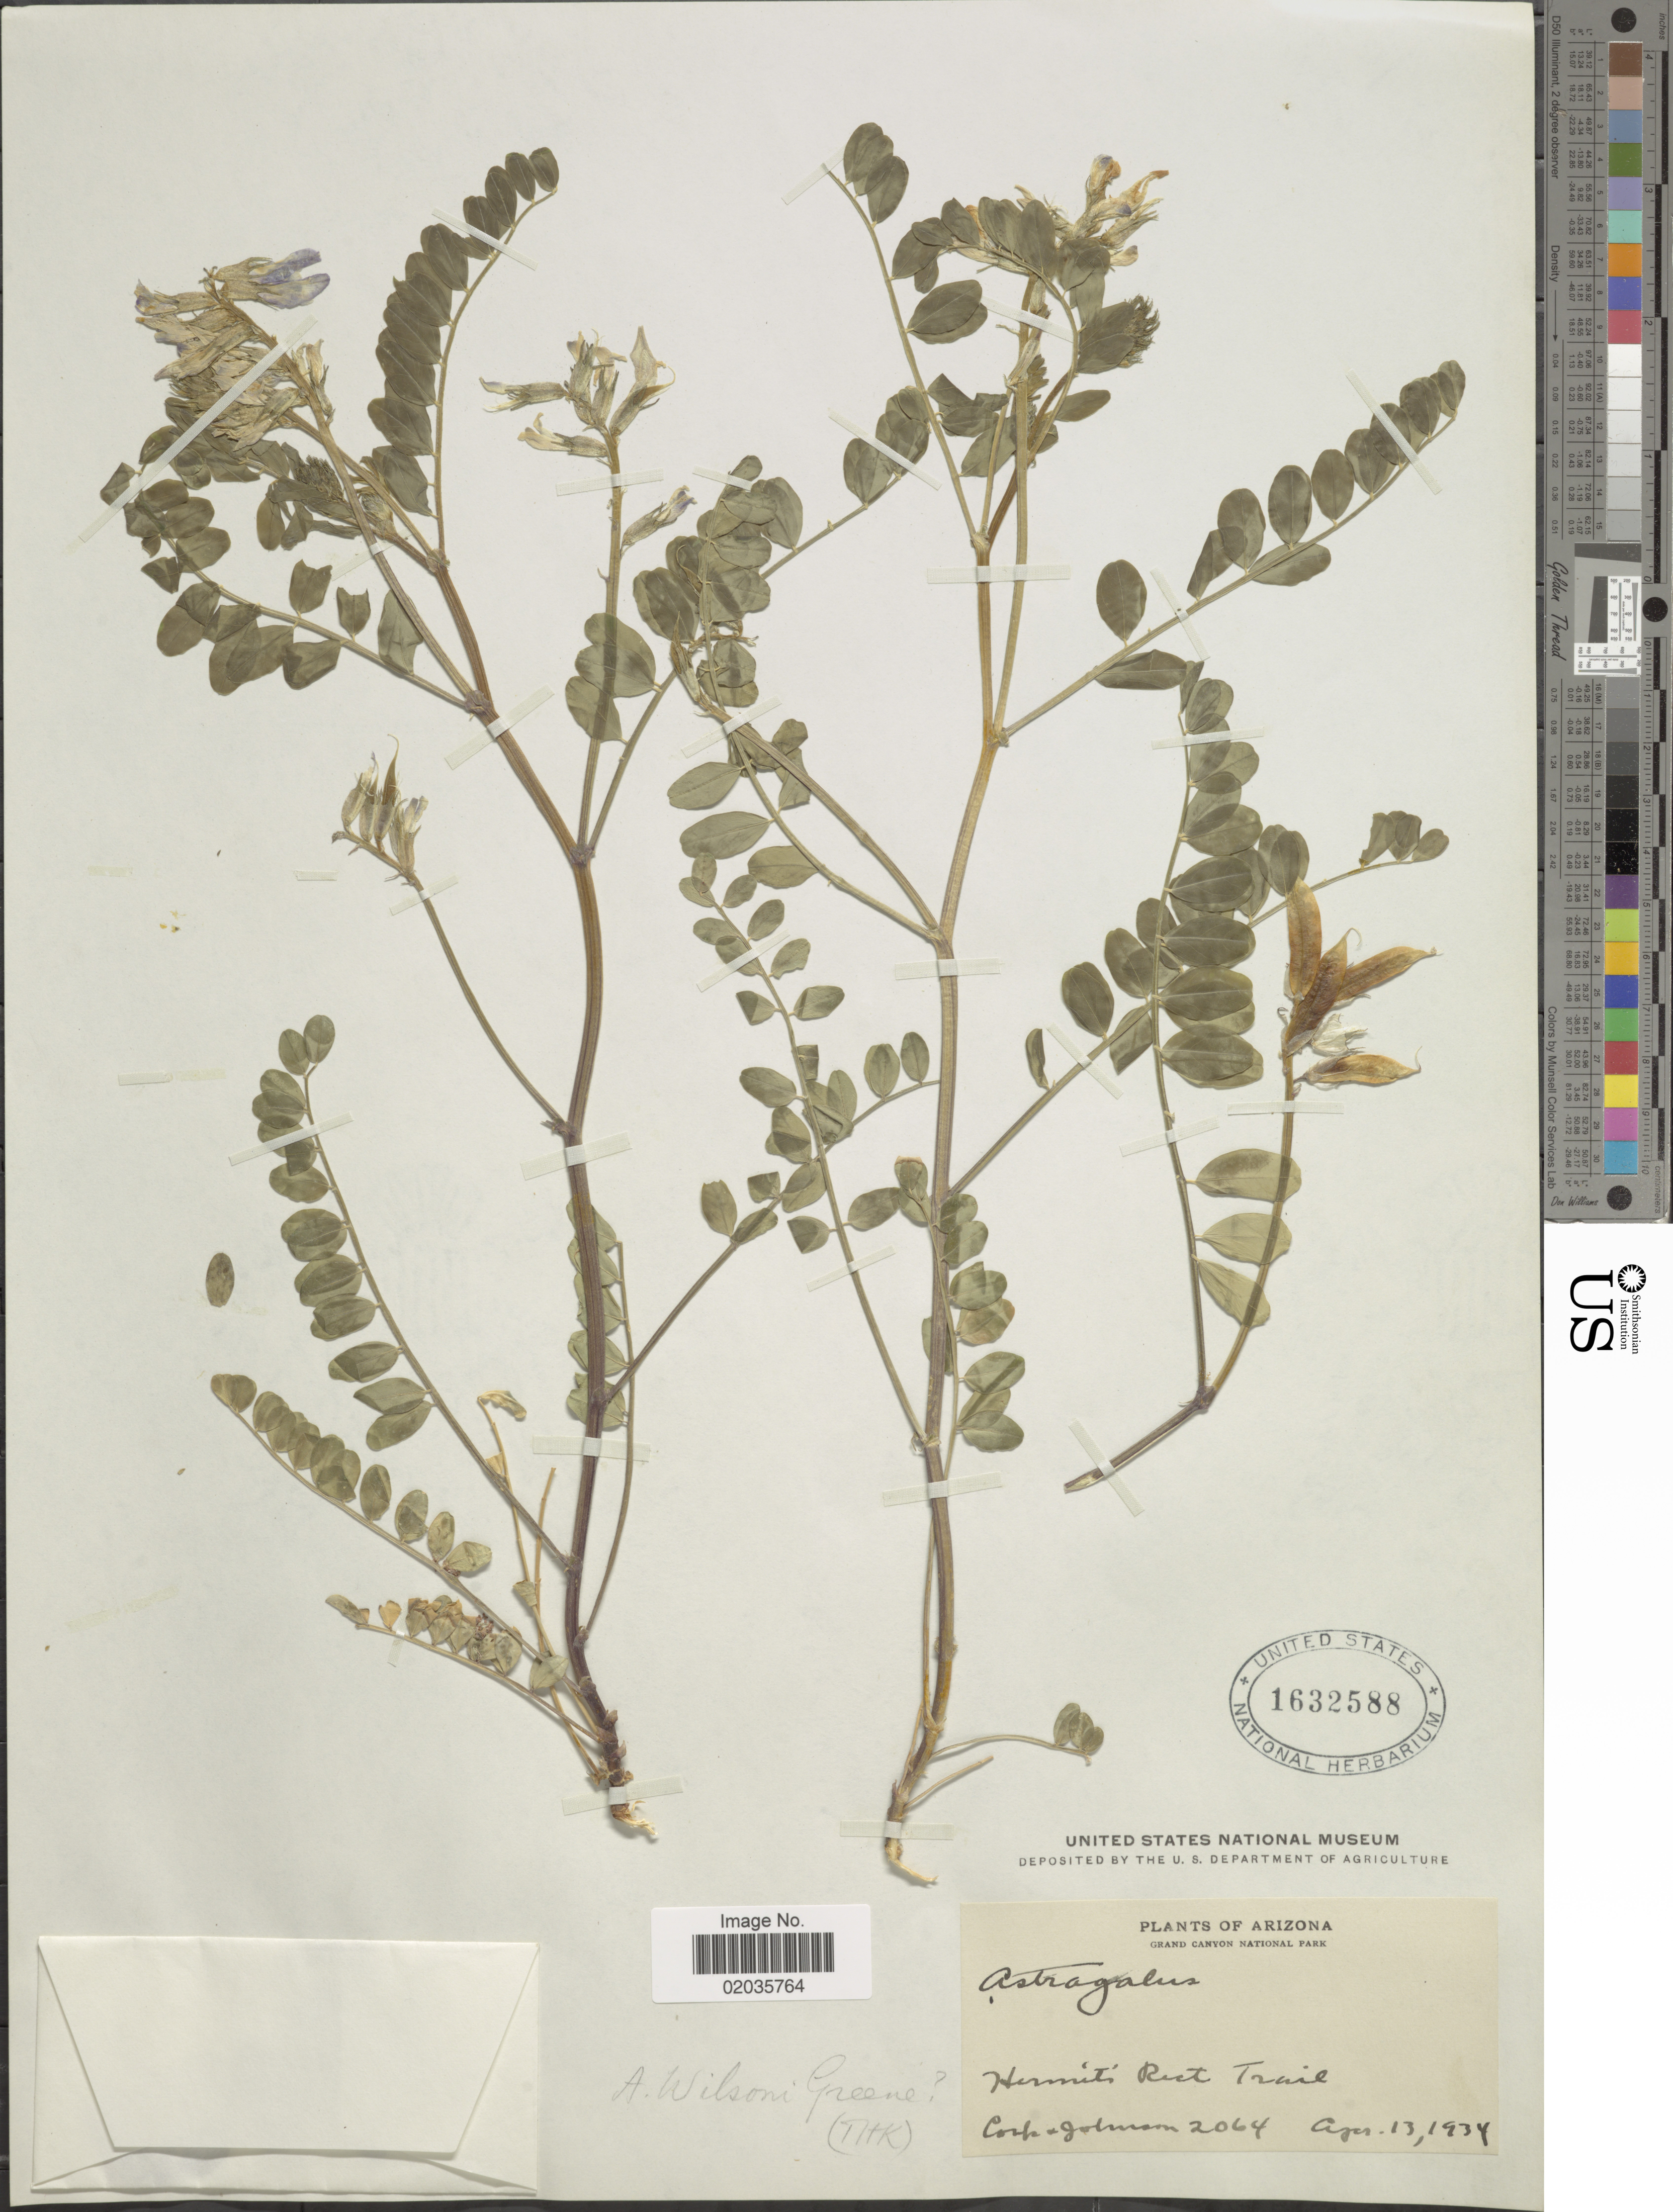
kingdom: Plantae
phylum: Tracheophyta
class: Magnoliopsida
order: Fabales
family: Fabaceae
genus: Astragalus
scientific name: Astragalus wilsonii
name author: Greene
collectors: Cook, -- & -- Johnson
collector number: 2064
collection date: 1934-04-13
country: United States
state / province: Arizona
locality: Grand Canyon National Park, Hermit's Rest Trail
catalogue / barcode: US 1632588